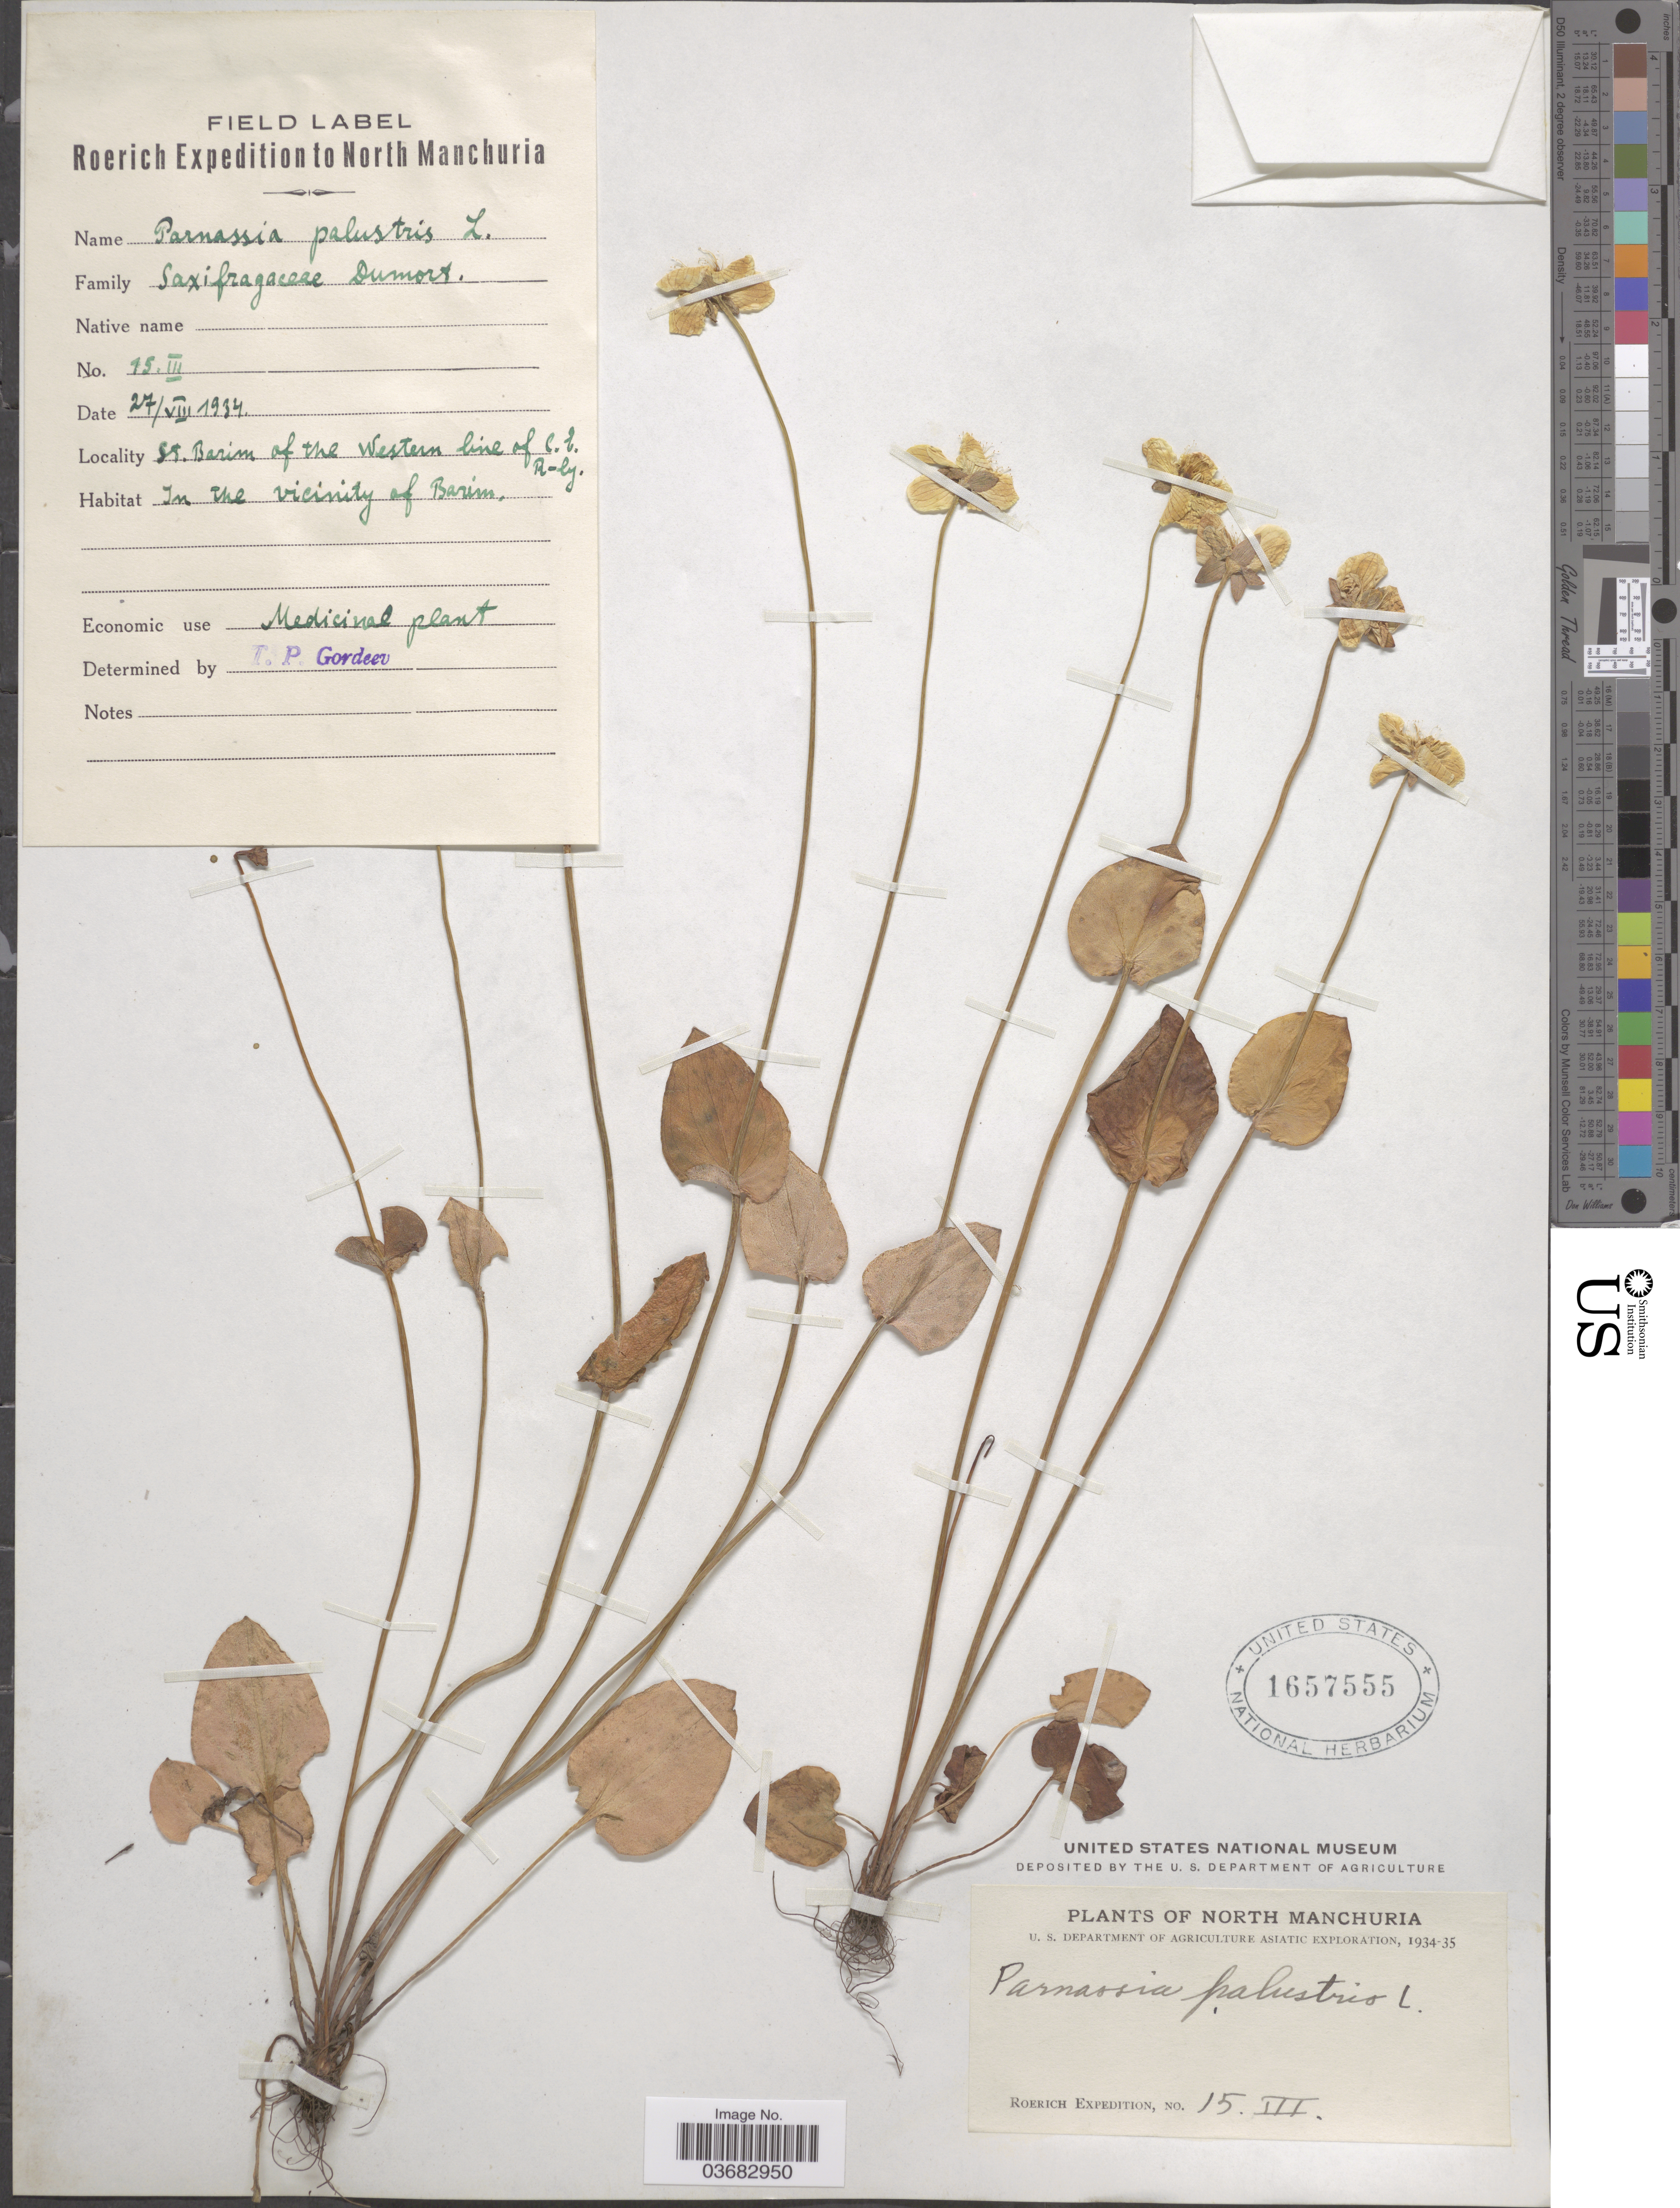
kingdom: Plantae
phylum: Tracheophyta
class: Magnoliopsida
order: Celastrales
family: Parnassiaceae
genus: Parnassia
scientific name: Parnassia palustris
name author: L.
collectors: Roerich Expedition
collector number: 15.III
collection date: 1934-08-27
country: China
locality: Roerich Expedition to North Manchuria. St. Barim of the Western line of C. I. R-ly. Asiatic Exploration, 1934-35.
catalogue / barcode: US 1657555